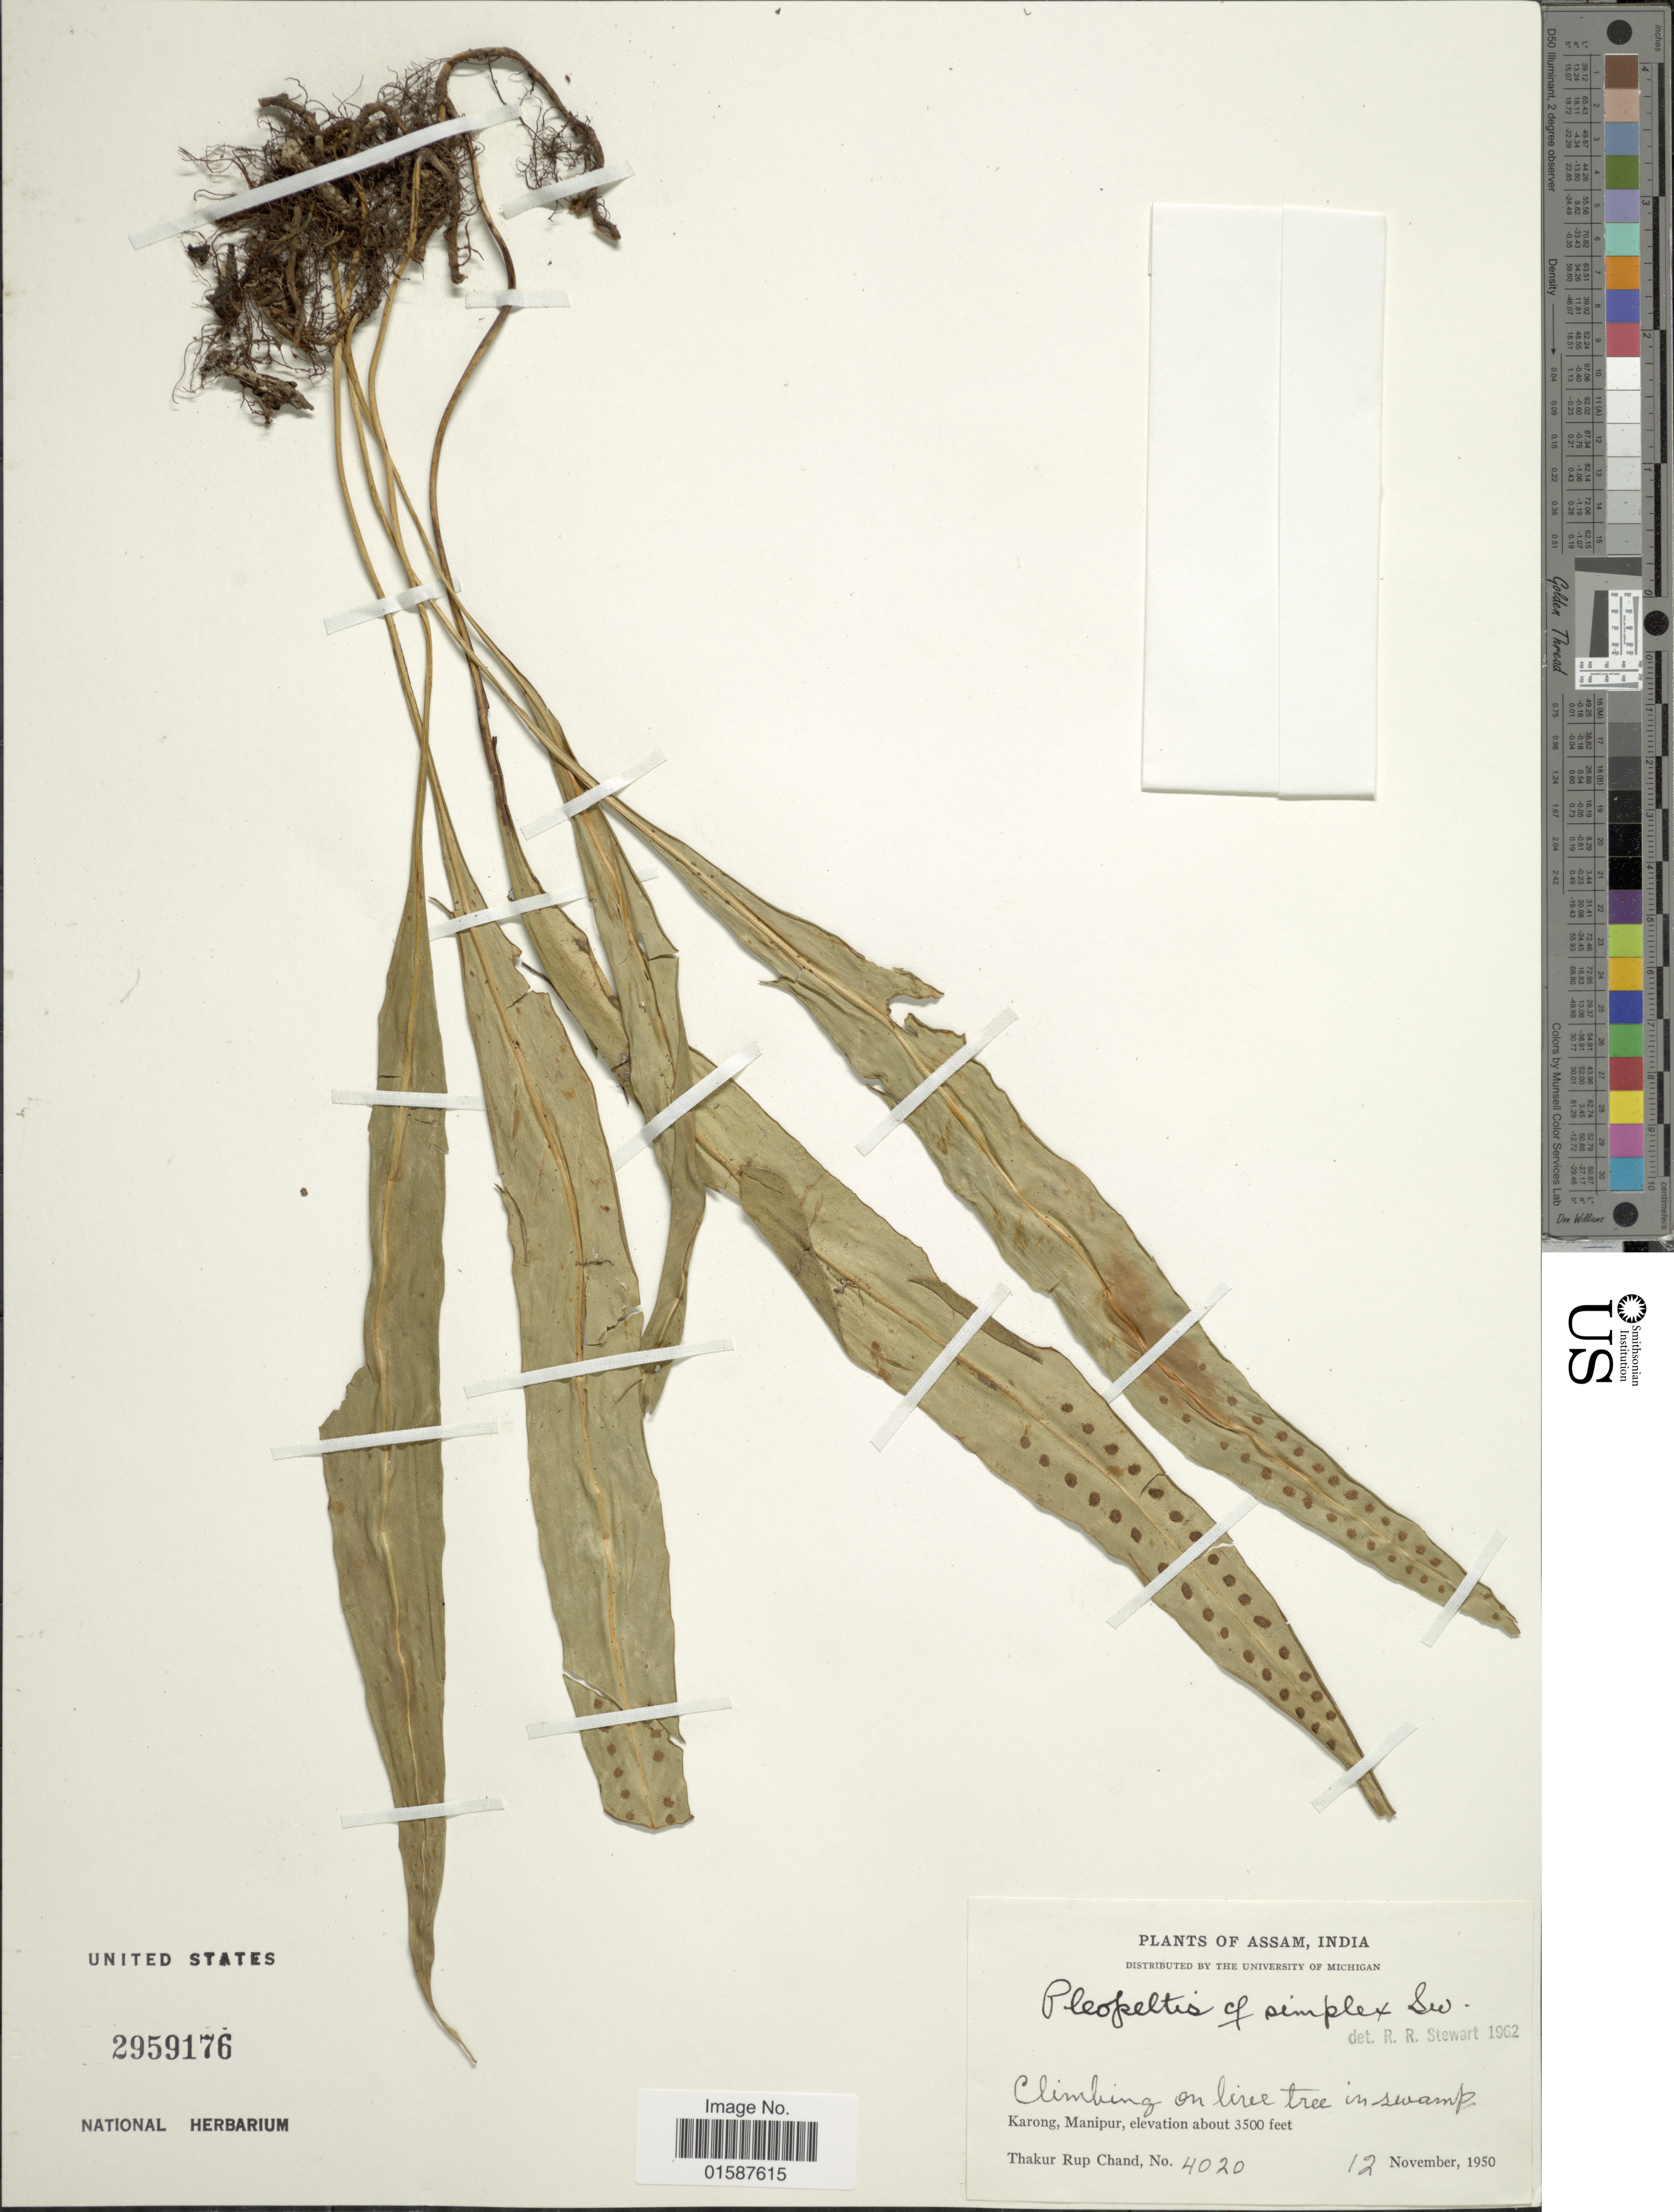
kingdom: Plantae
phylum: Tracheophyta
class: Polypodiopsida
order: Polypodiales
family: Polypodiaceae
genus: Lepisorus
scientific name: Lepisorus excavatus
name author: (Bory ex Willd.) Ching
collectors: T. R. Chand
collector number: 4020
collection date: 1950-11-12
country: India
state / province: Manipur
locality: Assam, Karong, Manipur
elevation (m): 1067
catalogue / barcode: US 2959176